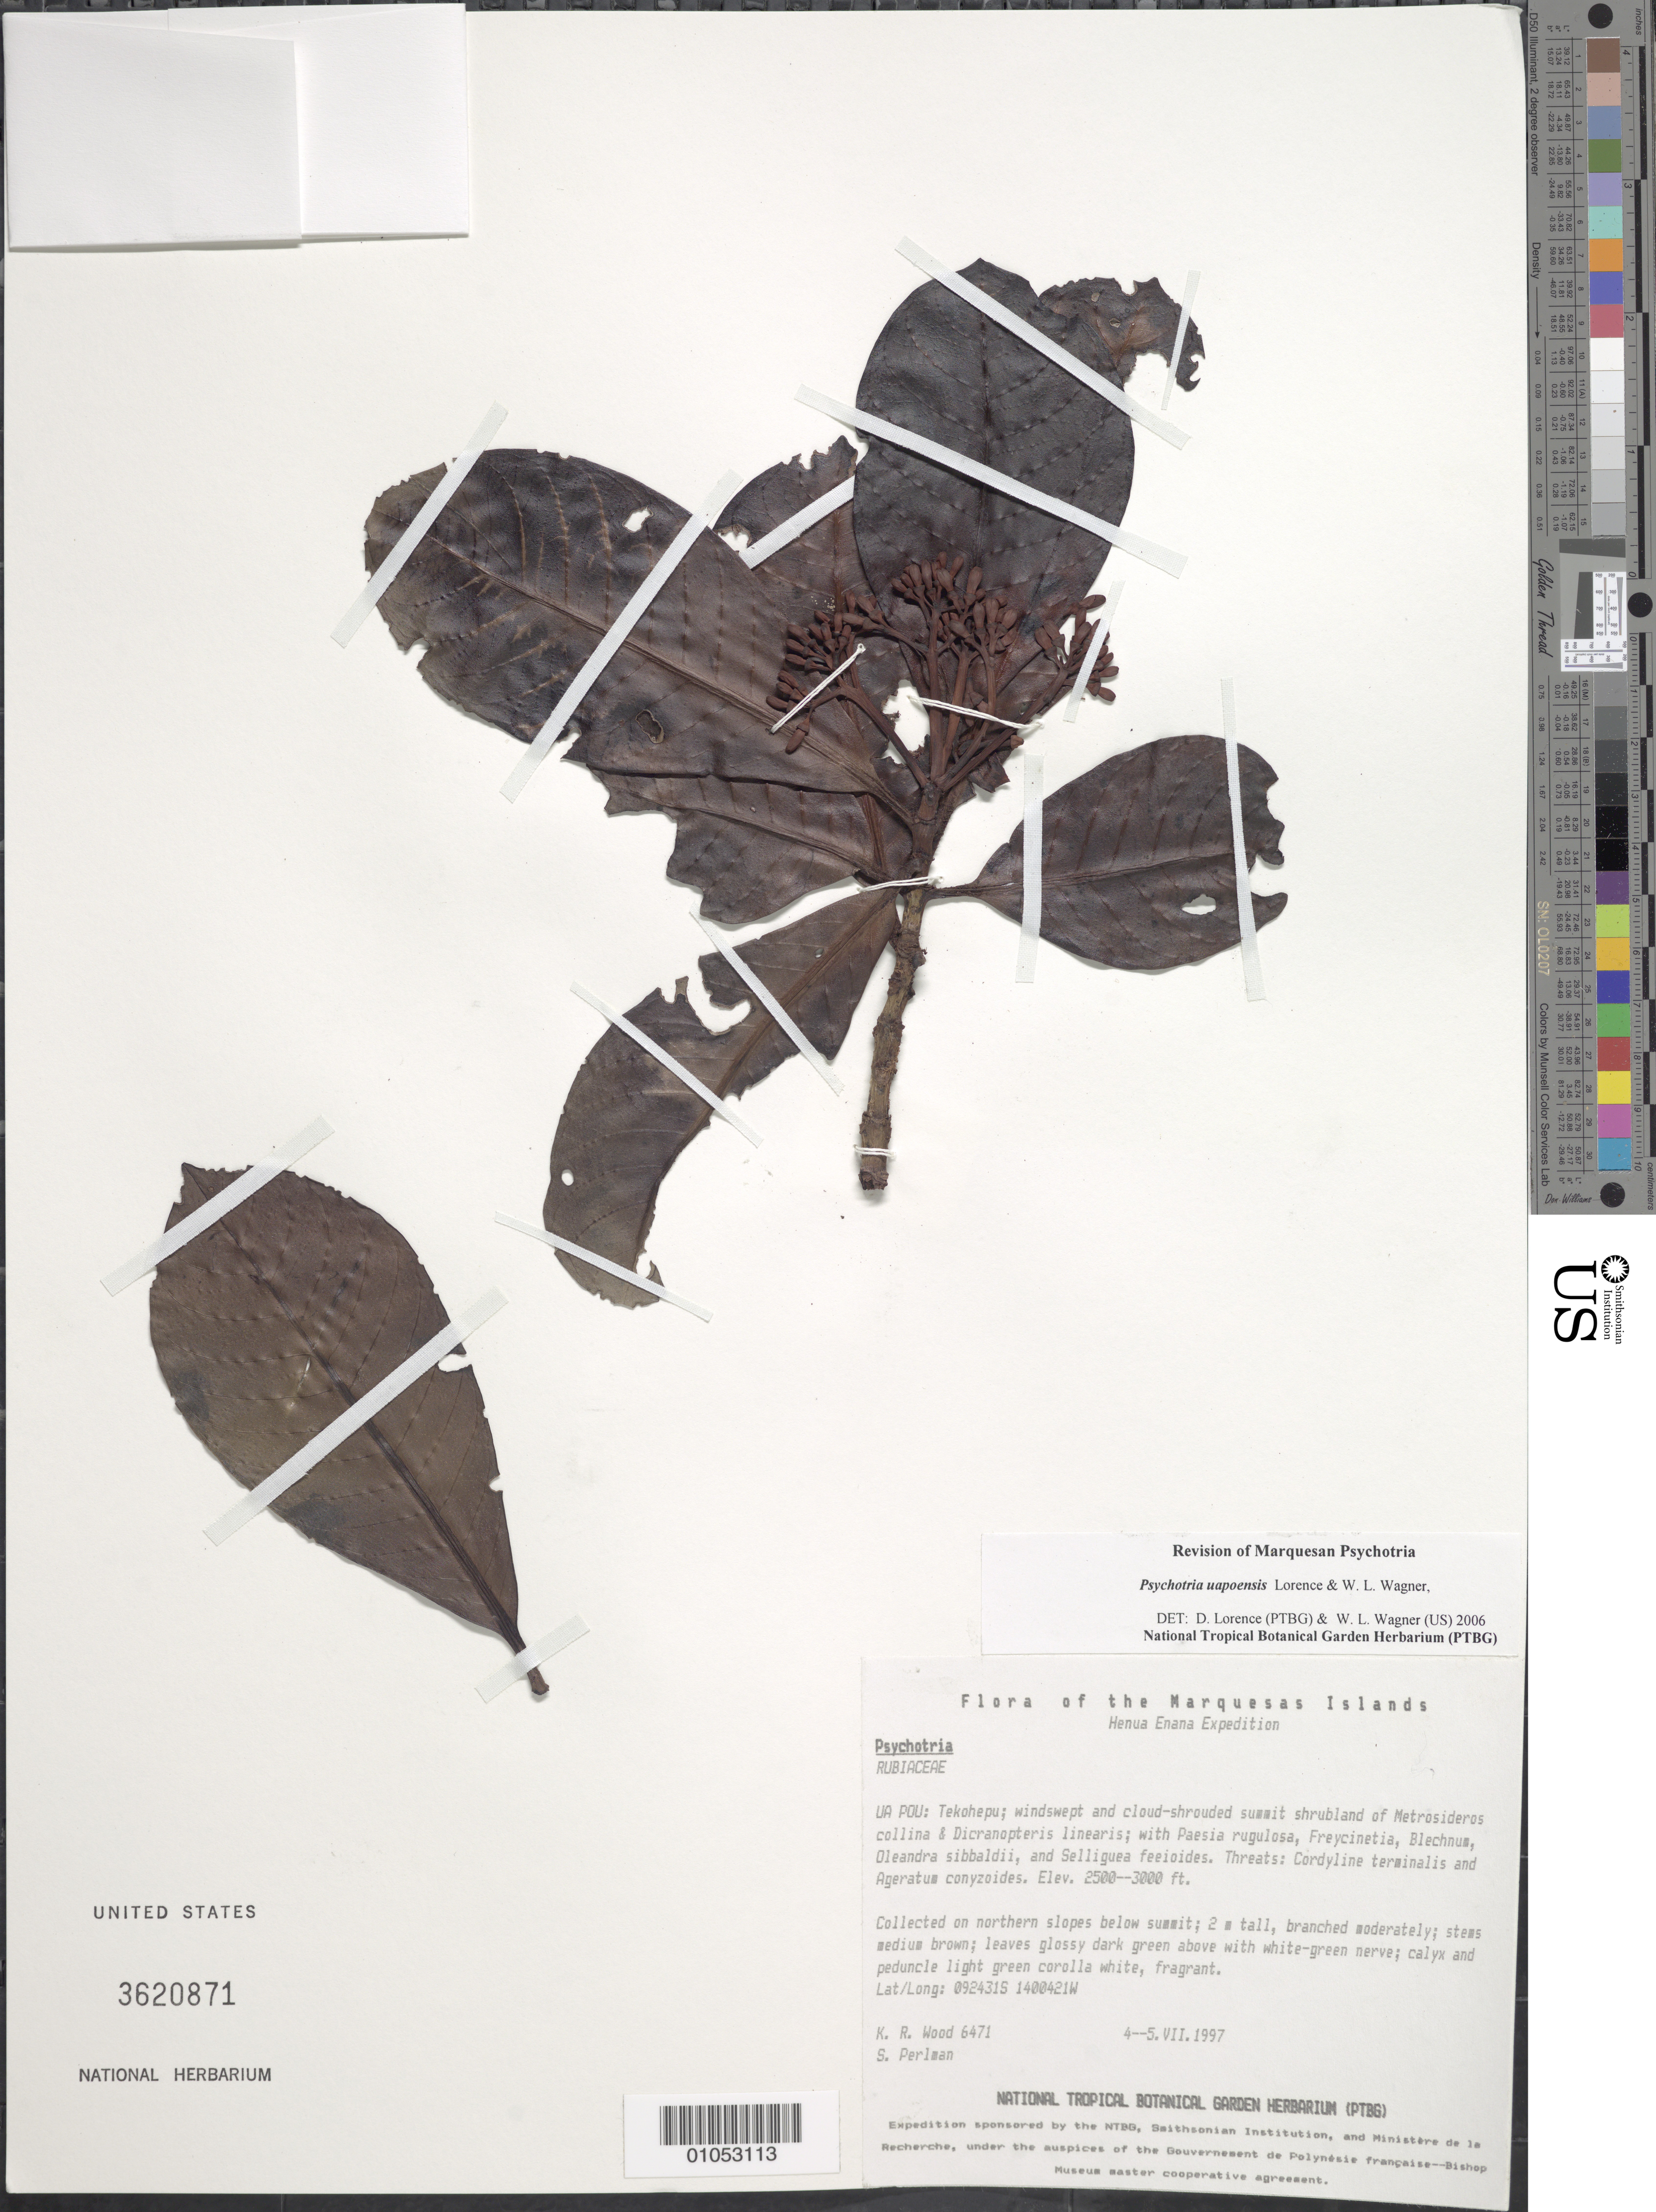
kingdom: Plantae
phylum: Tracheophyta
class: Magnoliopsida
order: Gentianales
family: Rubiaceae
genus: Psychotria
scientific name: Psychotria uapoensis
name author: Lorence & W.L. Wagner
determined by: Lorence, David H.; Wagner, W. H.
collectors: K. R. Wood & S. P. Perlman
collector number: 6471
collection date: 1997-07-04/1997-07-05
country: French Polynesia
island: Ua Pou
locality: Tekohepu, summit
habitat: Shrubland of Metrosideros collina - Dicranopteris linearis; windswept and cloud shrouded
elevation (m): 762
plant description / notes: Cordyline terminalis, Ageratum conyzoides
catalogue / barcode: US 3620871